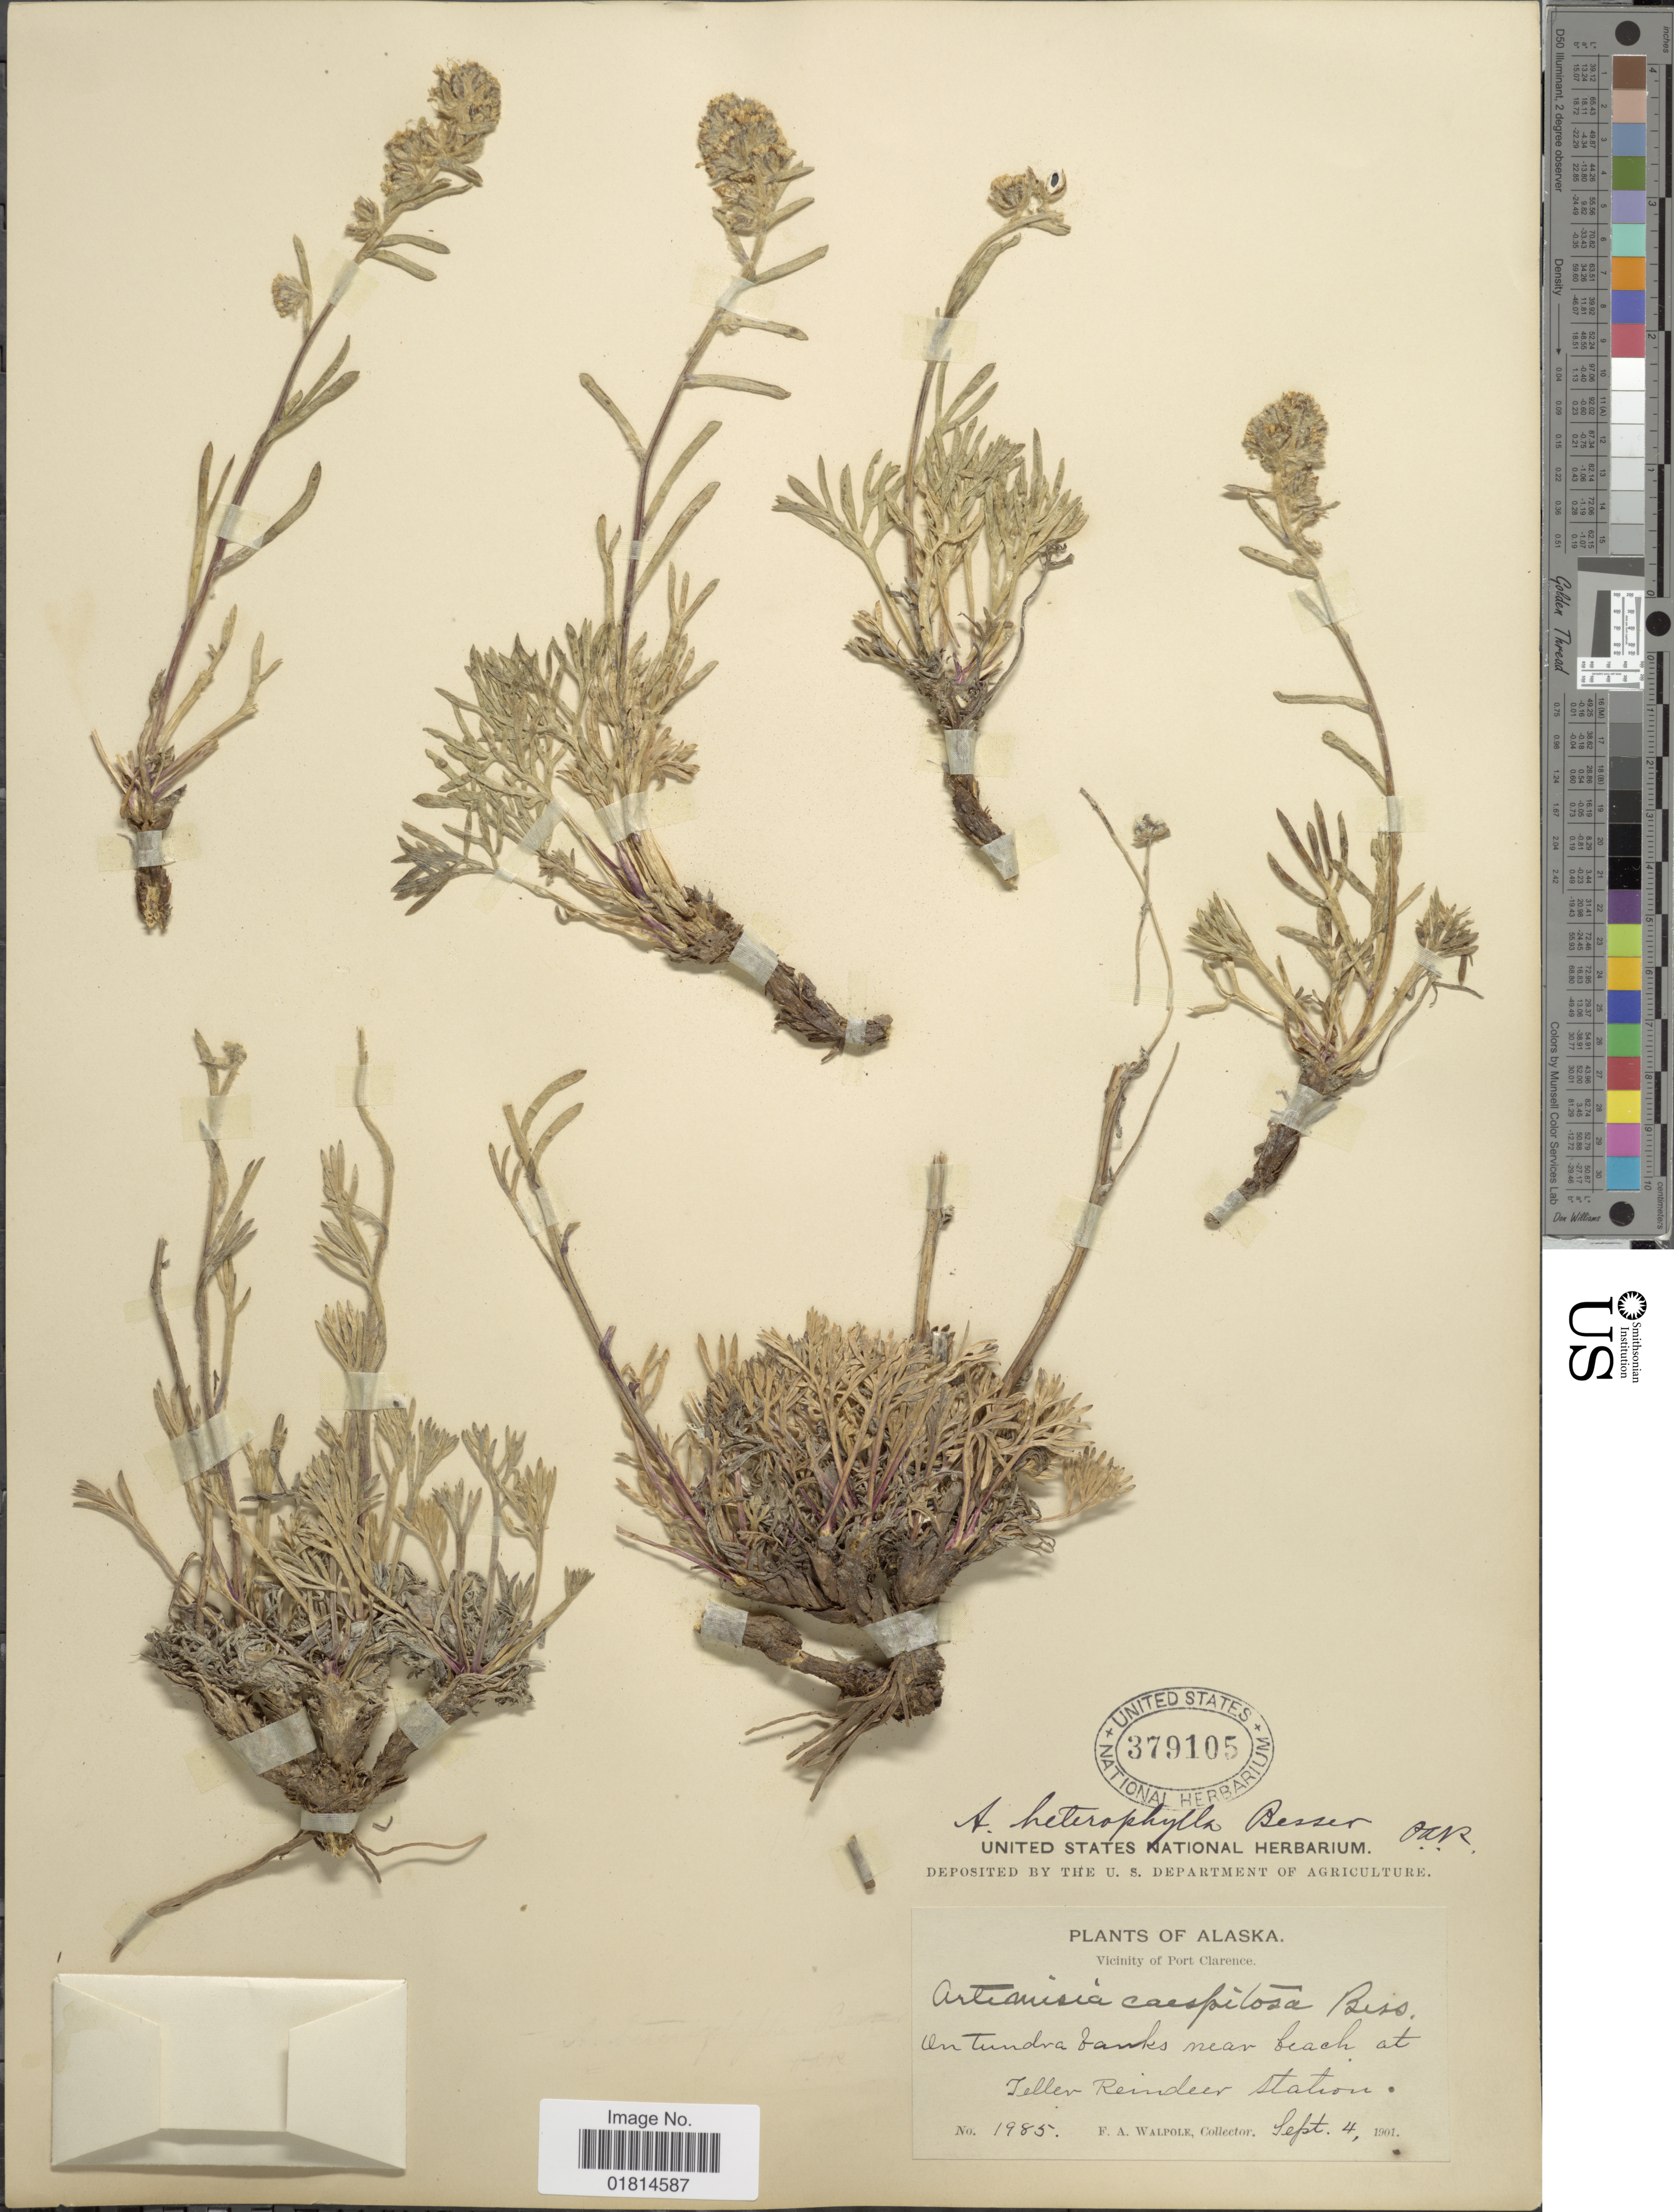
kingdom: Plantae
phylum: Tracheophyta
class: Magnoliopsida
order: Asterales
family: Asteraceae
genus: Artemisia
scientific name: Artemisia borealis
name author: Pall.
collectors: F. Walpole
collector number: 1985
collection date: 1901-09-04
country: United States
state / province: Alaska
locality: Vicinity of Port Clarence. On tundra banks near beach at Teller Reindeer Station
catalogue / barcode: US 379105